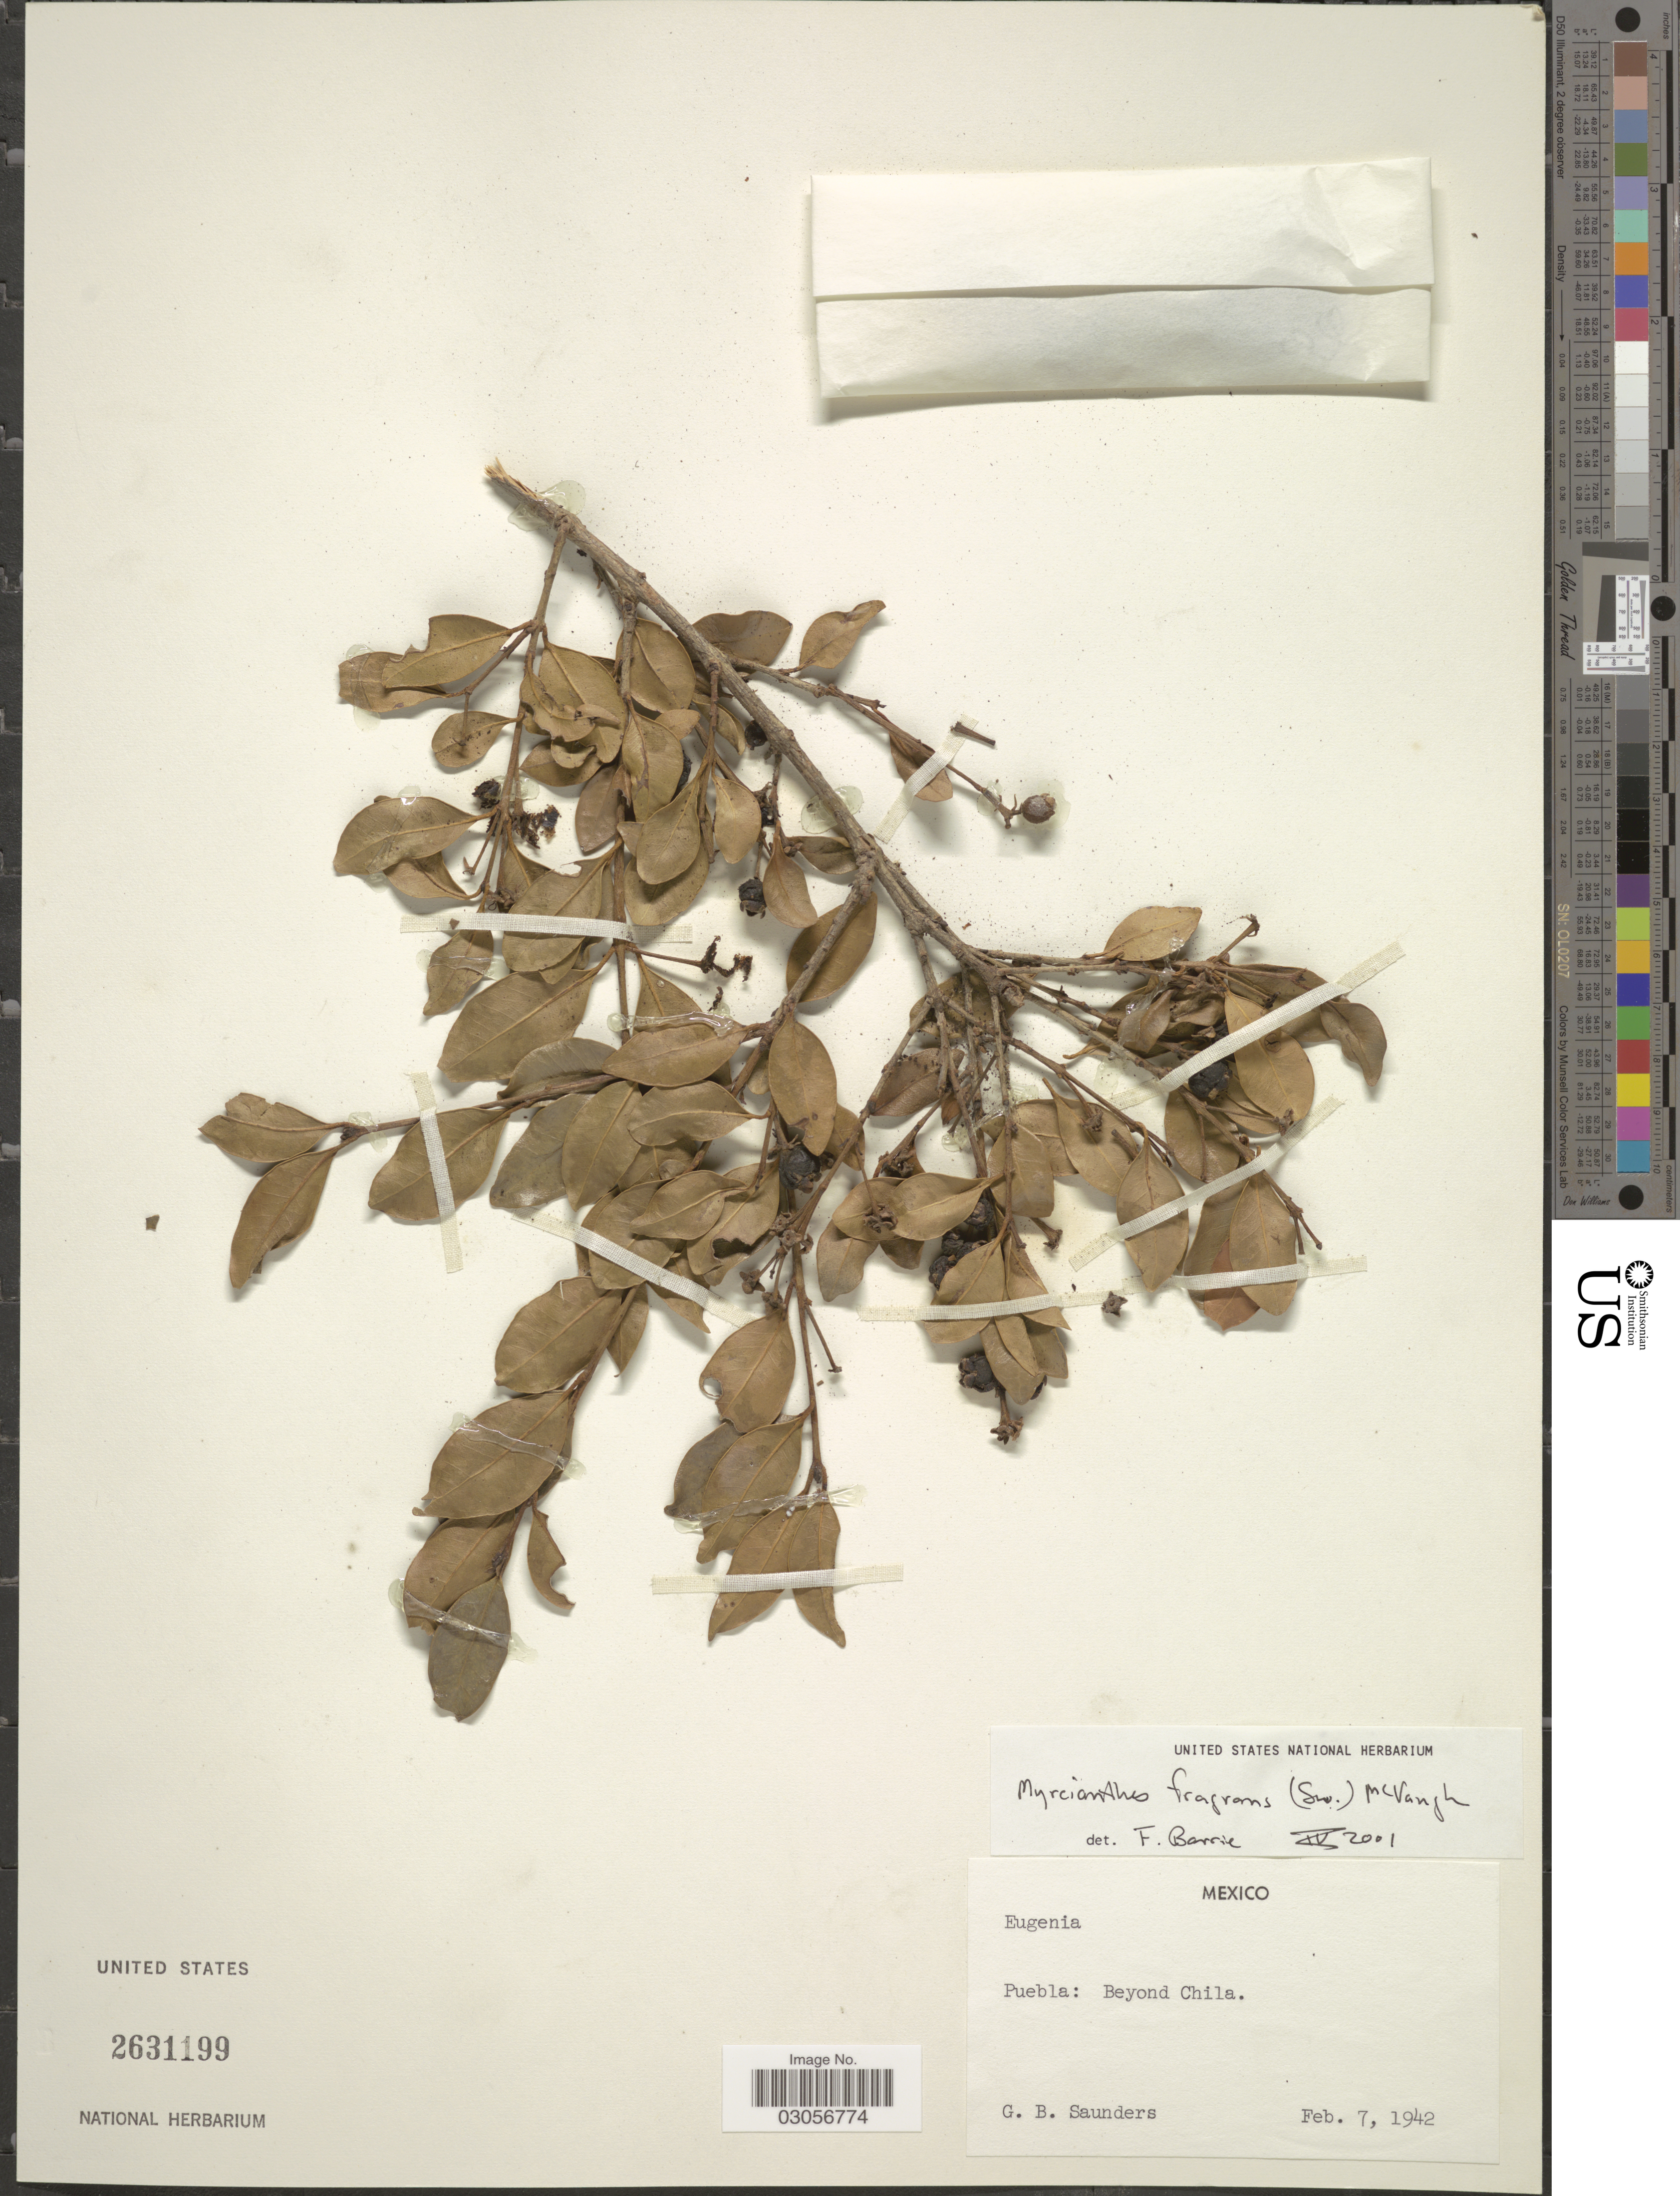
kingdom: Plantae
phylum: Tracheophyta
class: Magnoliopsida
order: Myrtales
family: Myrtaceae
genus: Myrcianthes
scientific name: Myrcianthes fragrans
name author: (Sw.) McVaugh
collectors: G. B. Saunders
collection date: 1942-02-07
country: Mexico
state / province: Puebla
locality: Beyond Chila.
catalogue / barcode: US 2631199